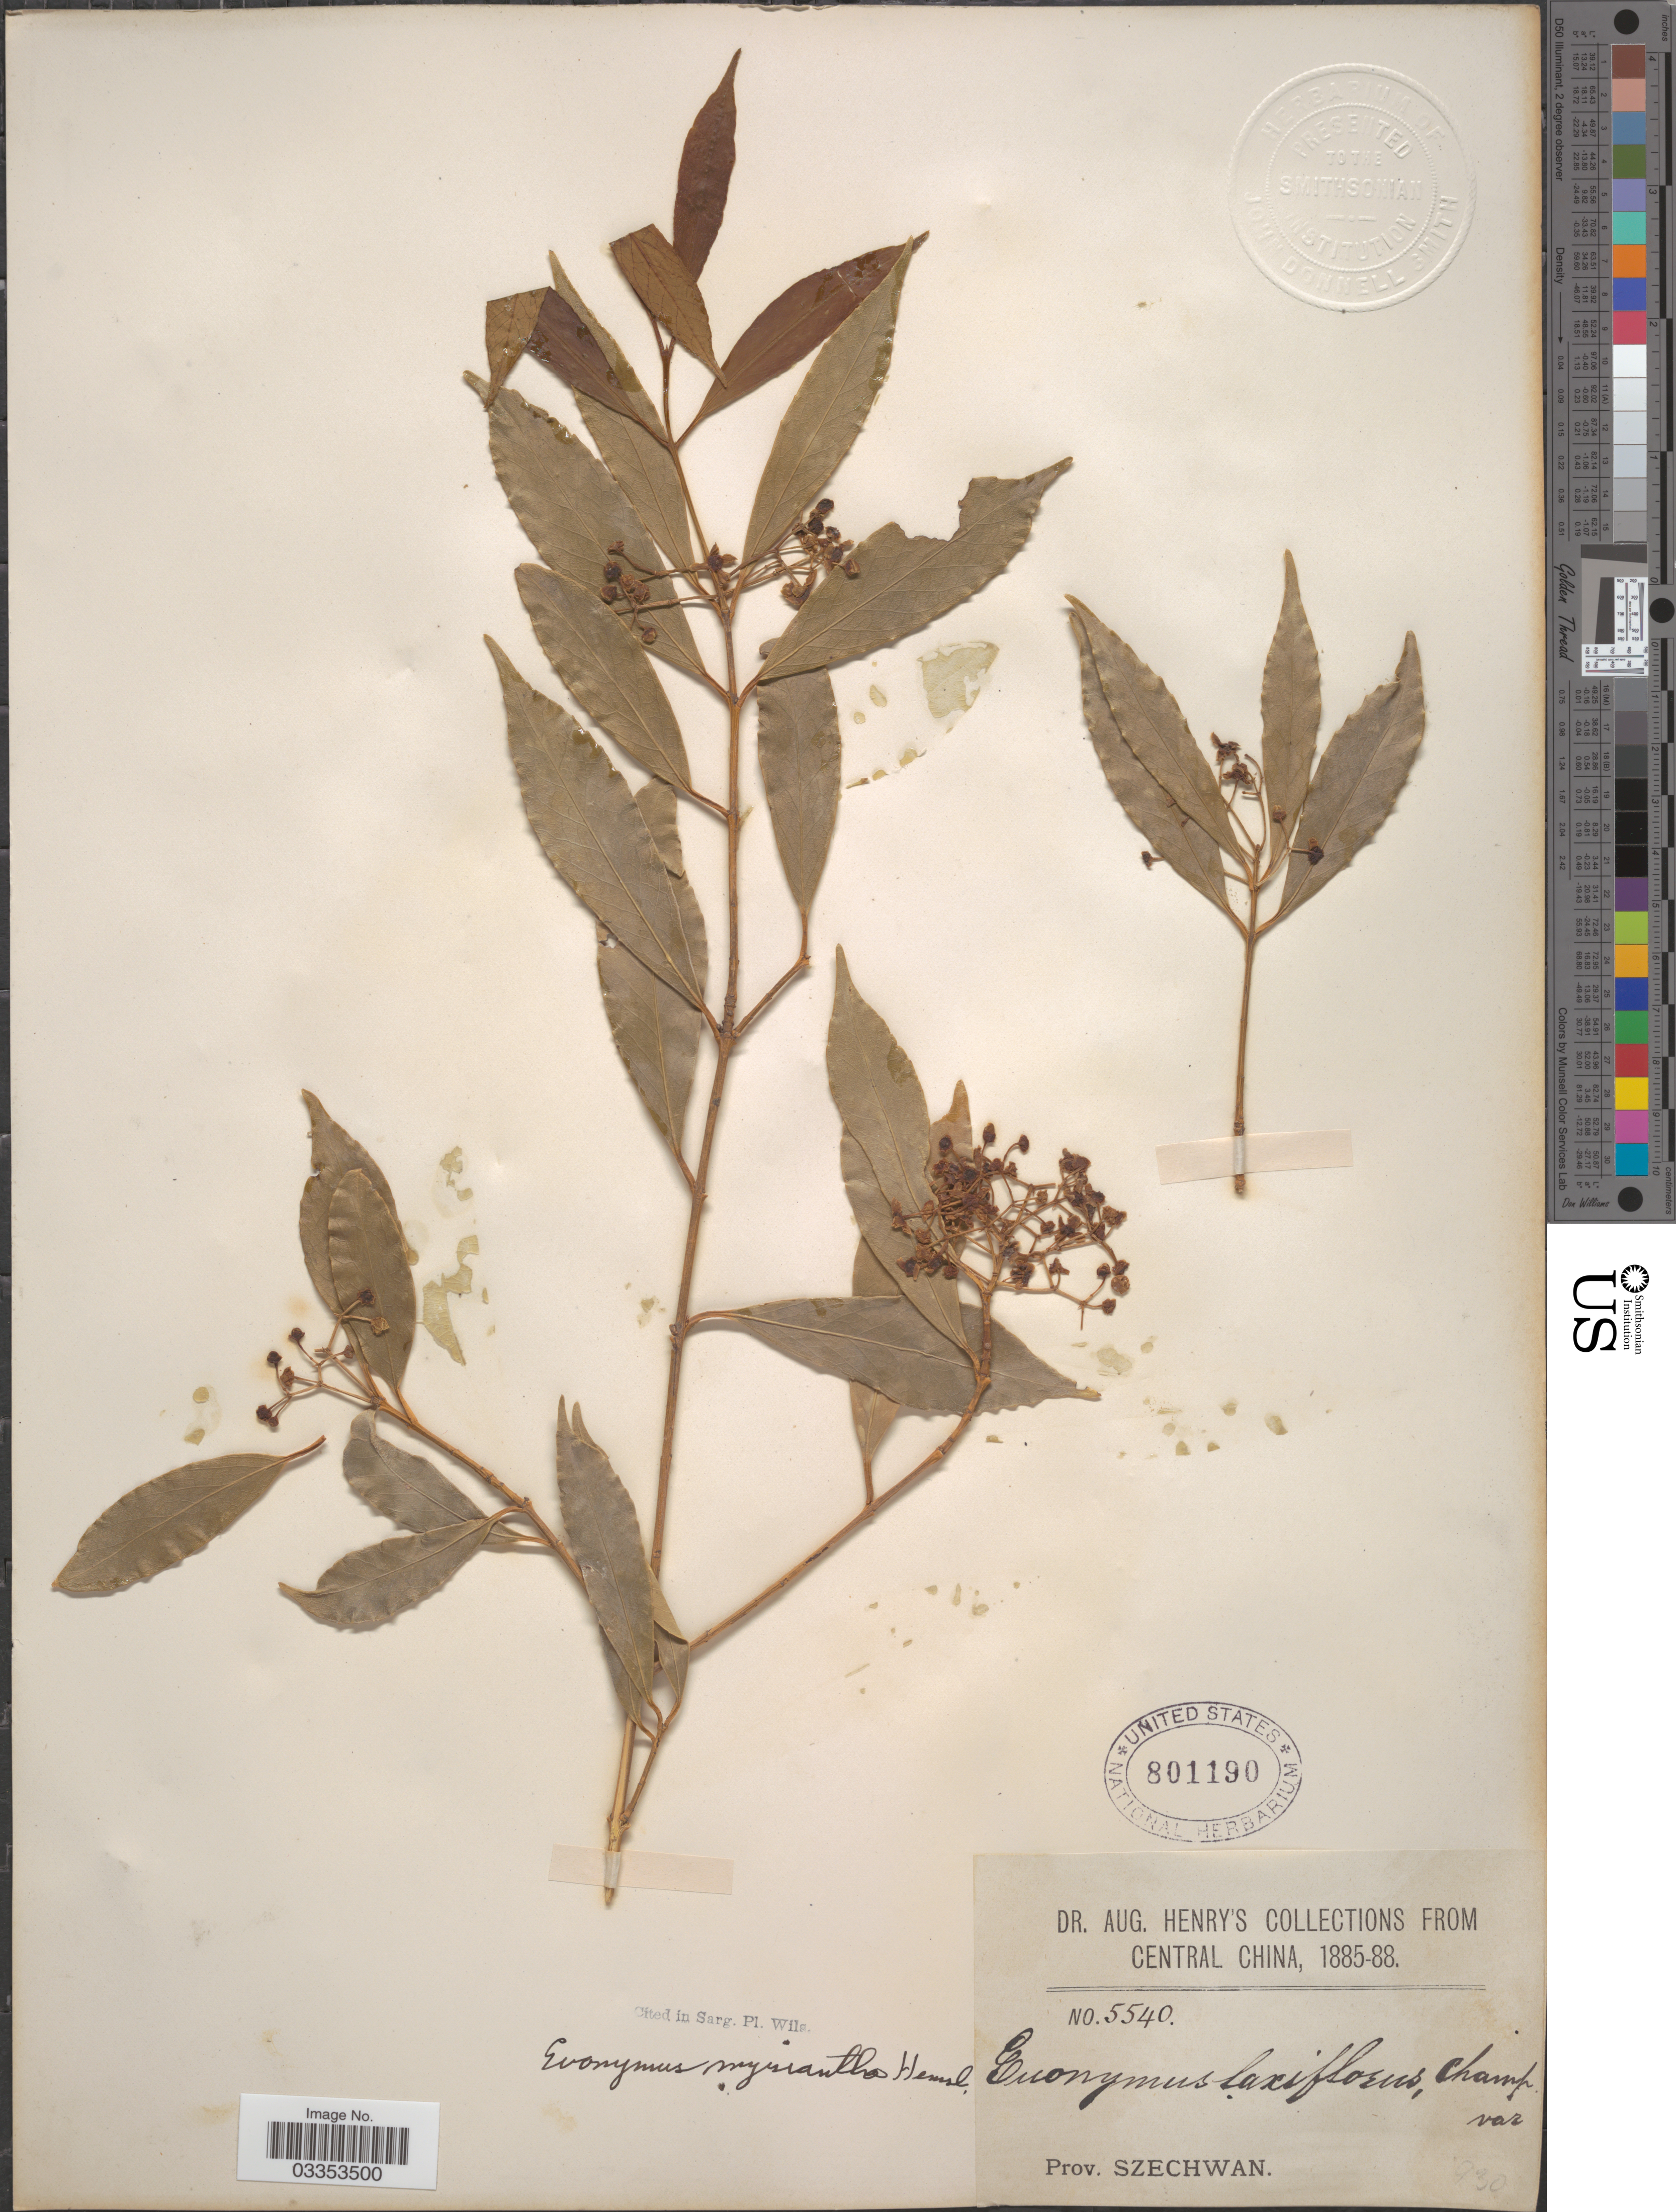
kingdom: Plantae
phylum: Tracheophyta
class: Magnoliopsida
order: Celastrales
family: Celastraceae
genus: Euonymus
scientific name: Euonymus myrianthus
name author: Hemsl.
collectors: A. Henry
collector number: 5540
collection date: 1885/1888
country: China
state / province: Sichuan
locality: Central China. Szechwan.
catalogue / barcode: US 801190